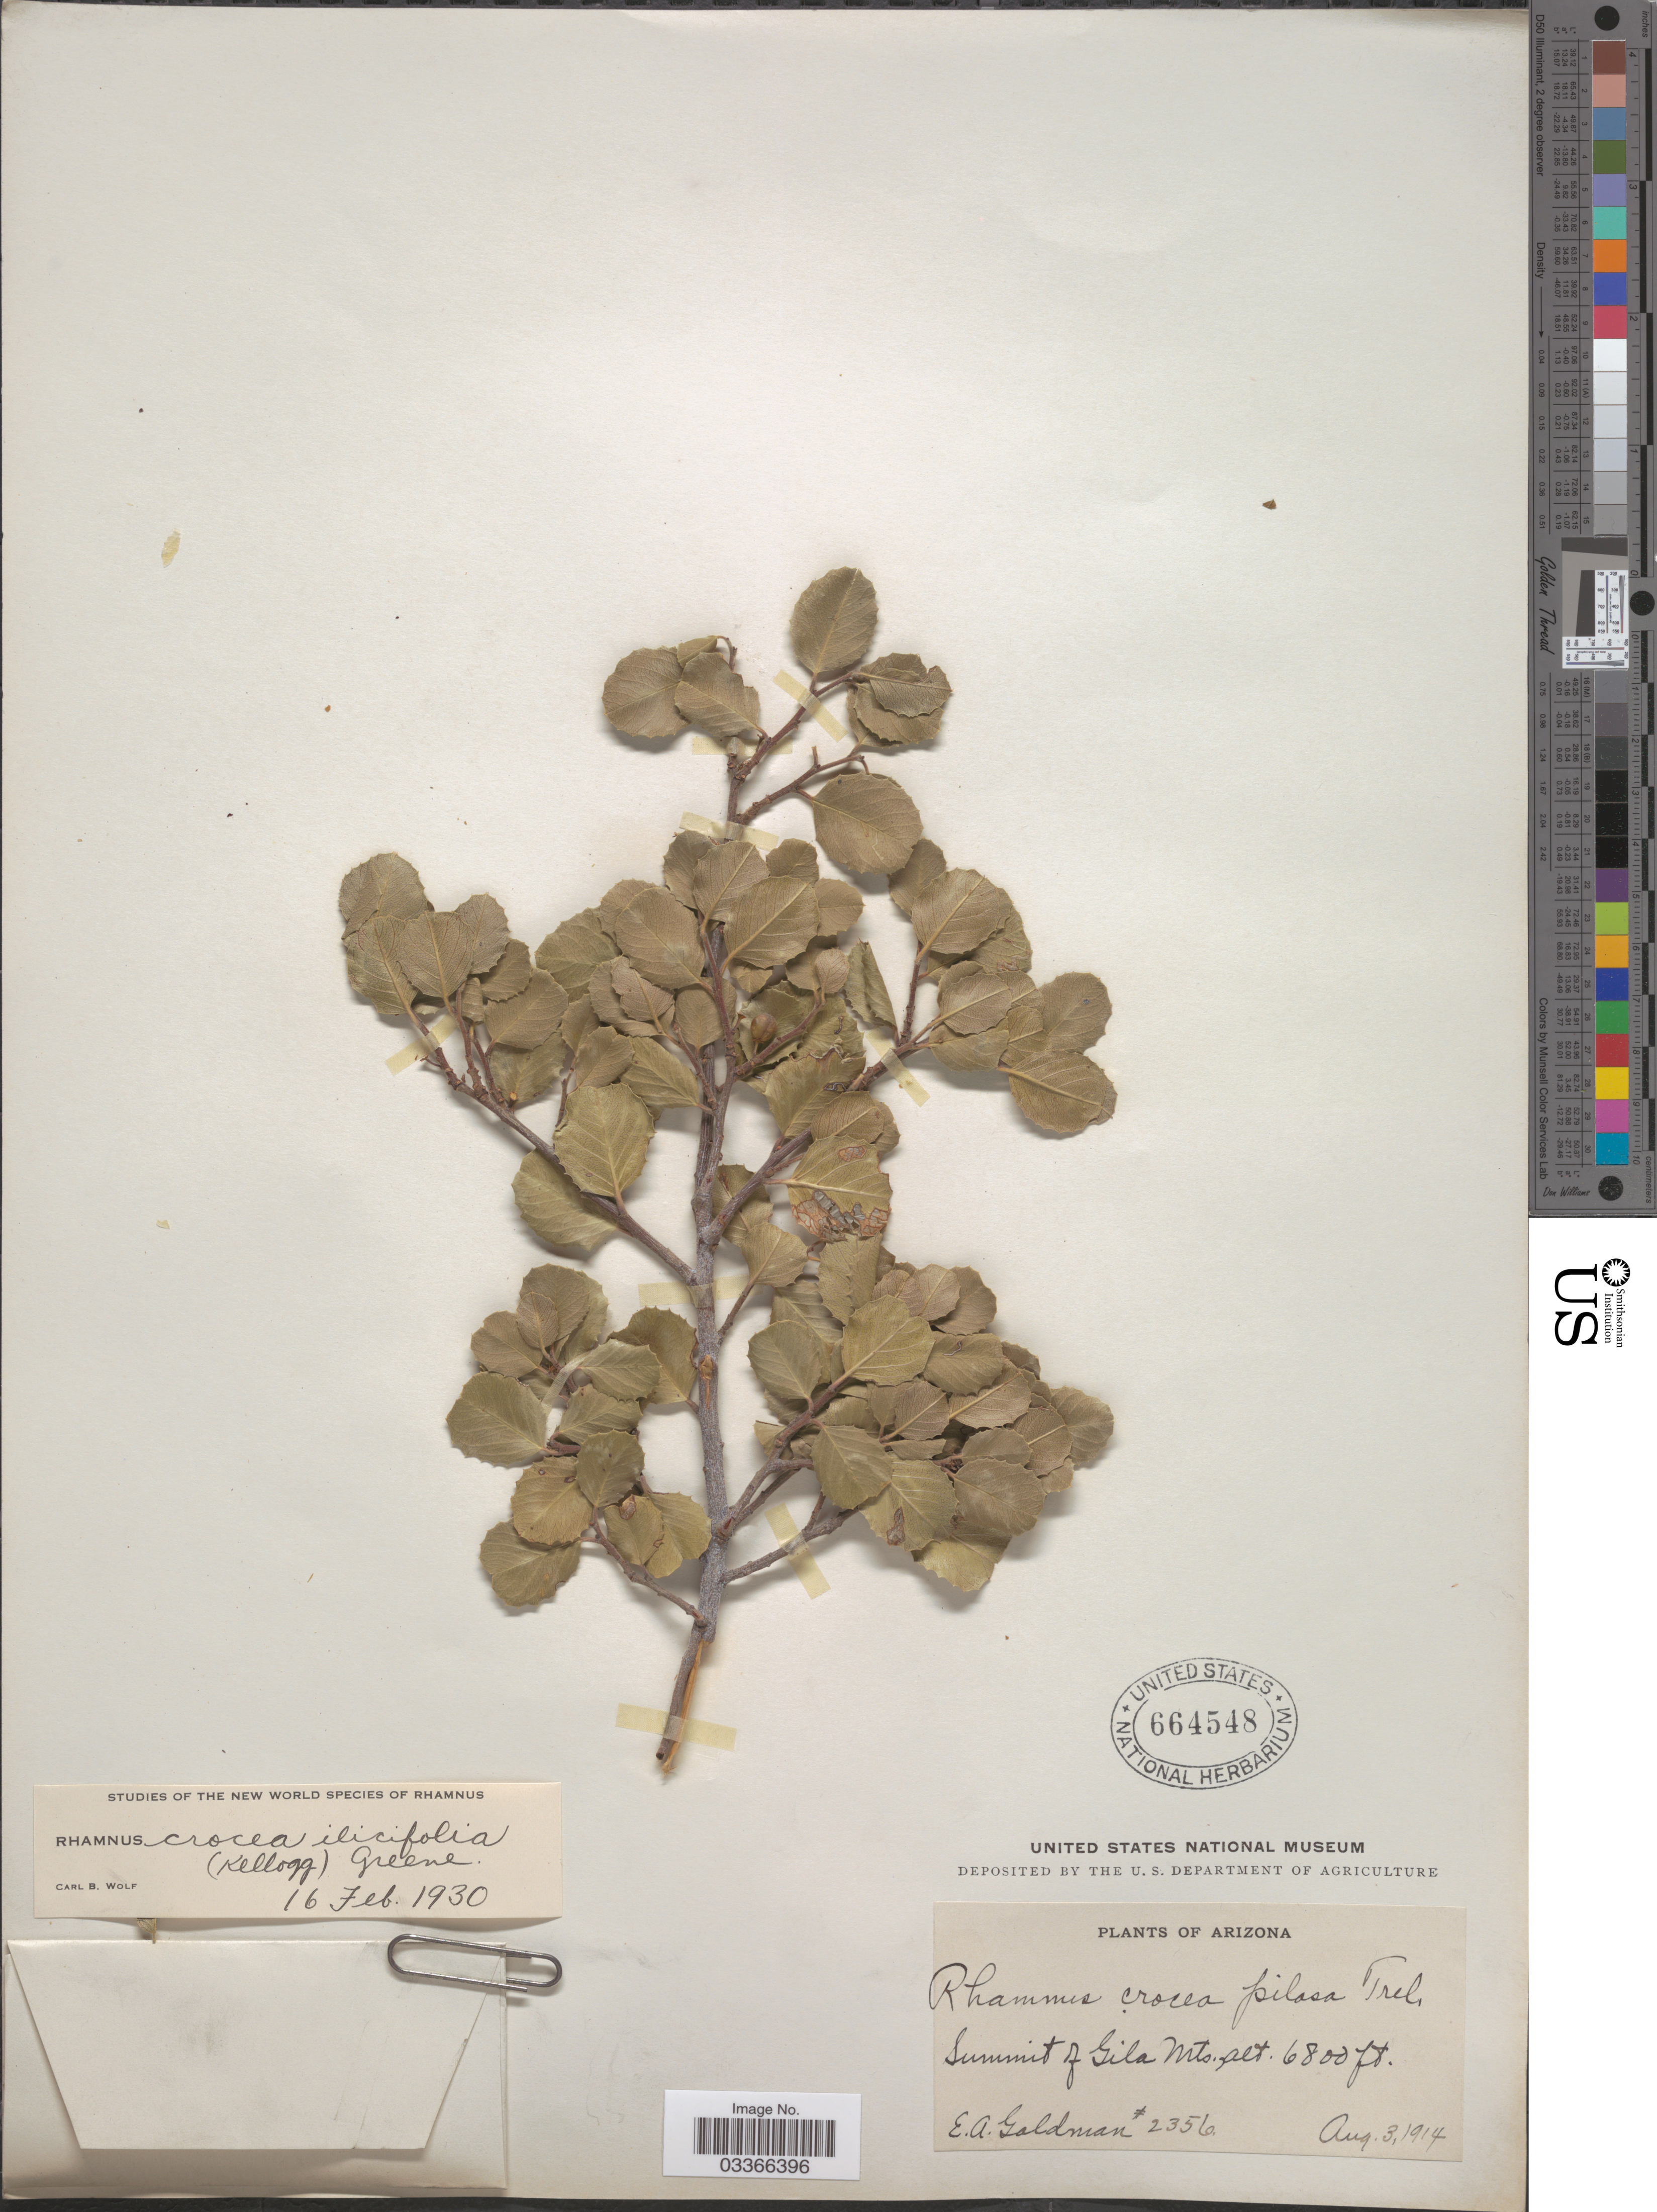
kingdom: Plantae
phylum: Tracheophyta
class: Magnoliopsida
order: Rosales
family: Rhamnaceae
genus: Rhamnus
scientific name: Rhamnus crocea var. ilicifolia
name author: (Kellogg) Greene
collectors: E. A. Goldman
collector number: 2356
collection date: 1914-08-03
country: United States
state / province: Arizona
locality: Summit of Gila Mts.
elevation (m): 2073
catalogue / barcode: US 664548